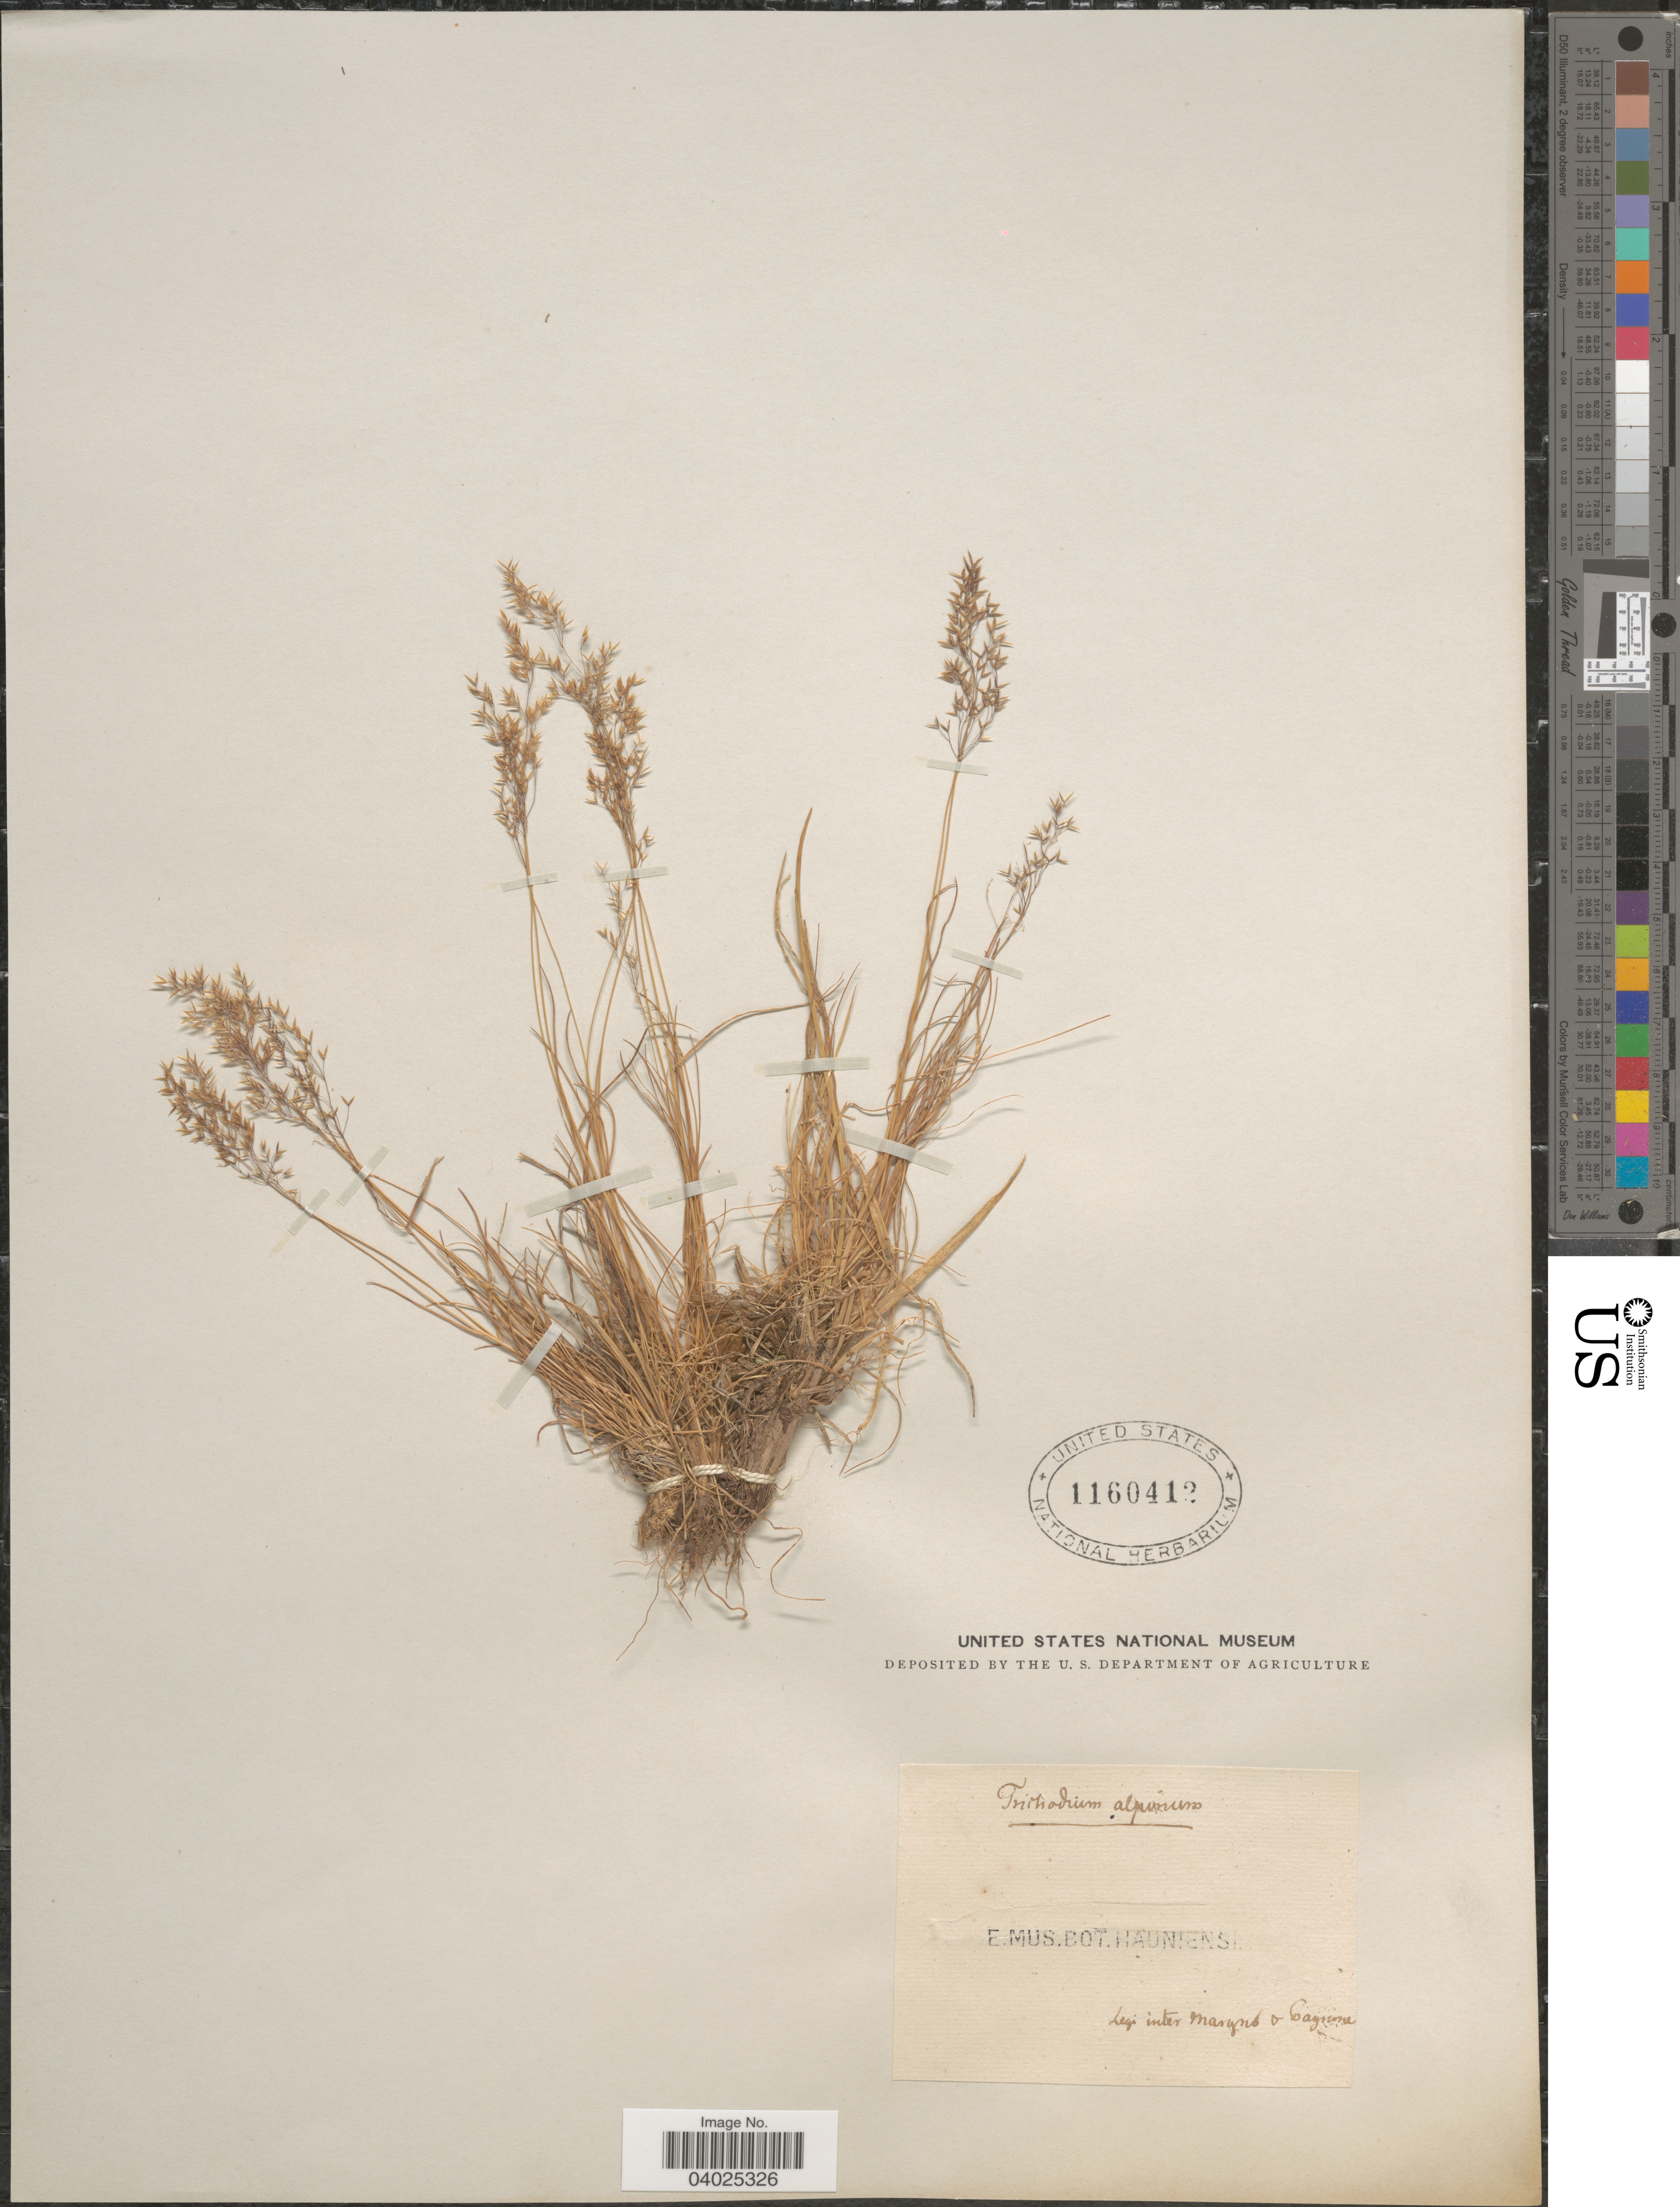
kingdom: Plantae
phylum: Tracheophyta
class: Liliopsida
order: Poales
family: Poaceae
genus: Alpagrostis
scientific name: Alpagrostis alpina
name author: (Scop.) P.M. Peterson et al.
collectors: Maryns & Gagnone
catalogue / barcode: US 1160412